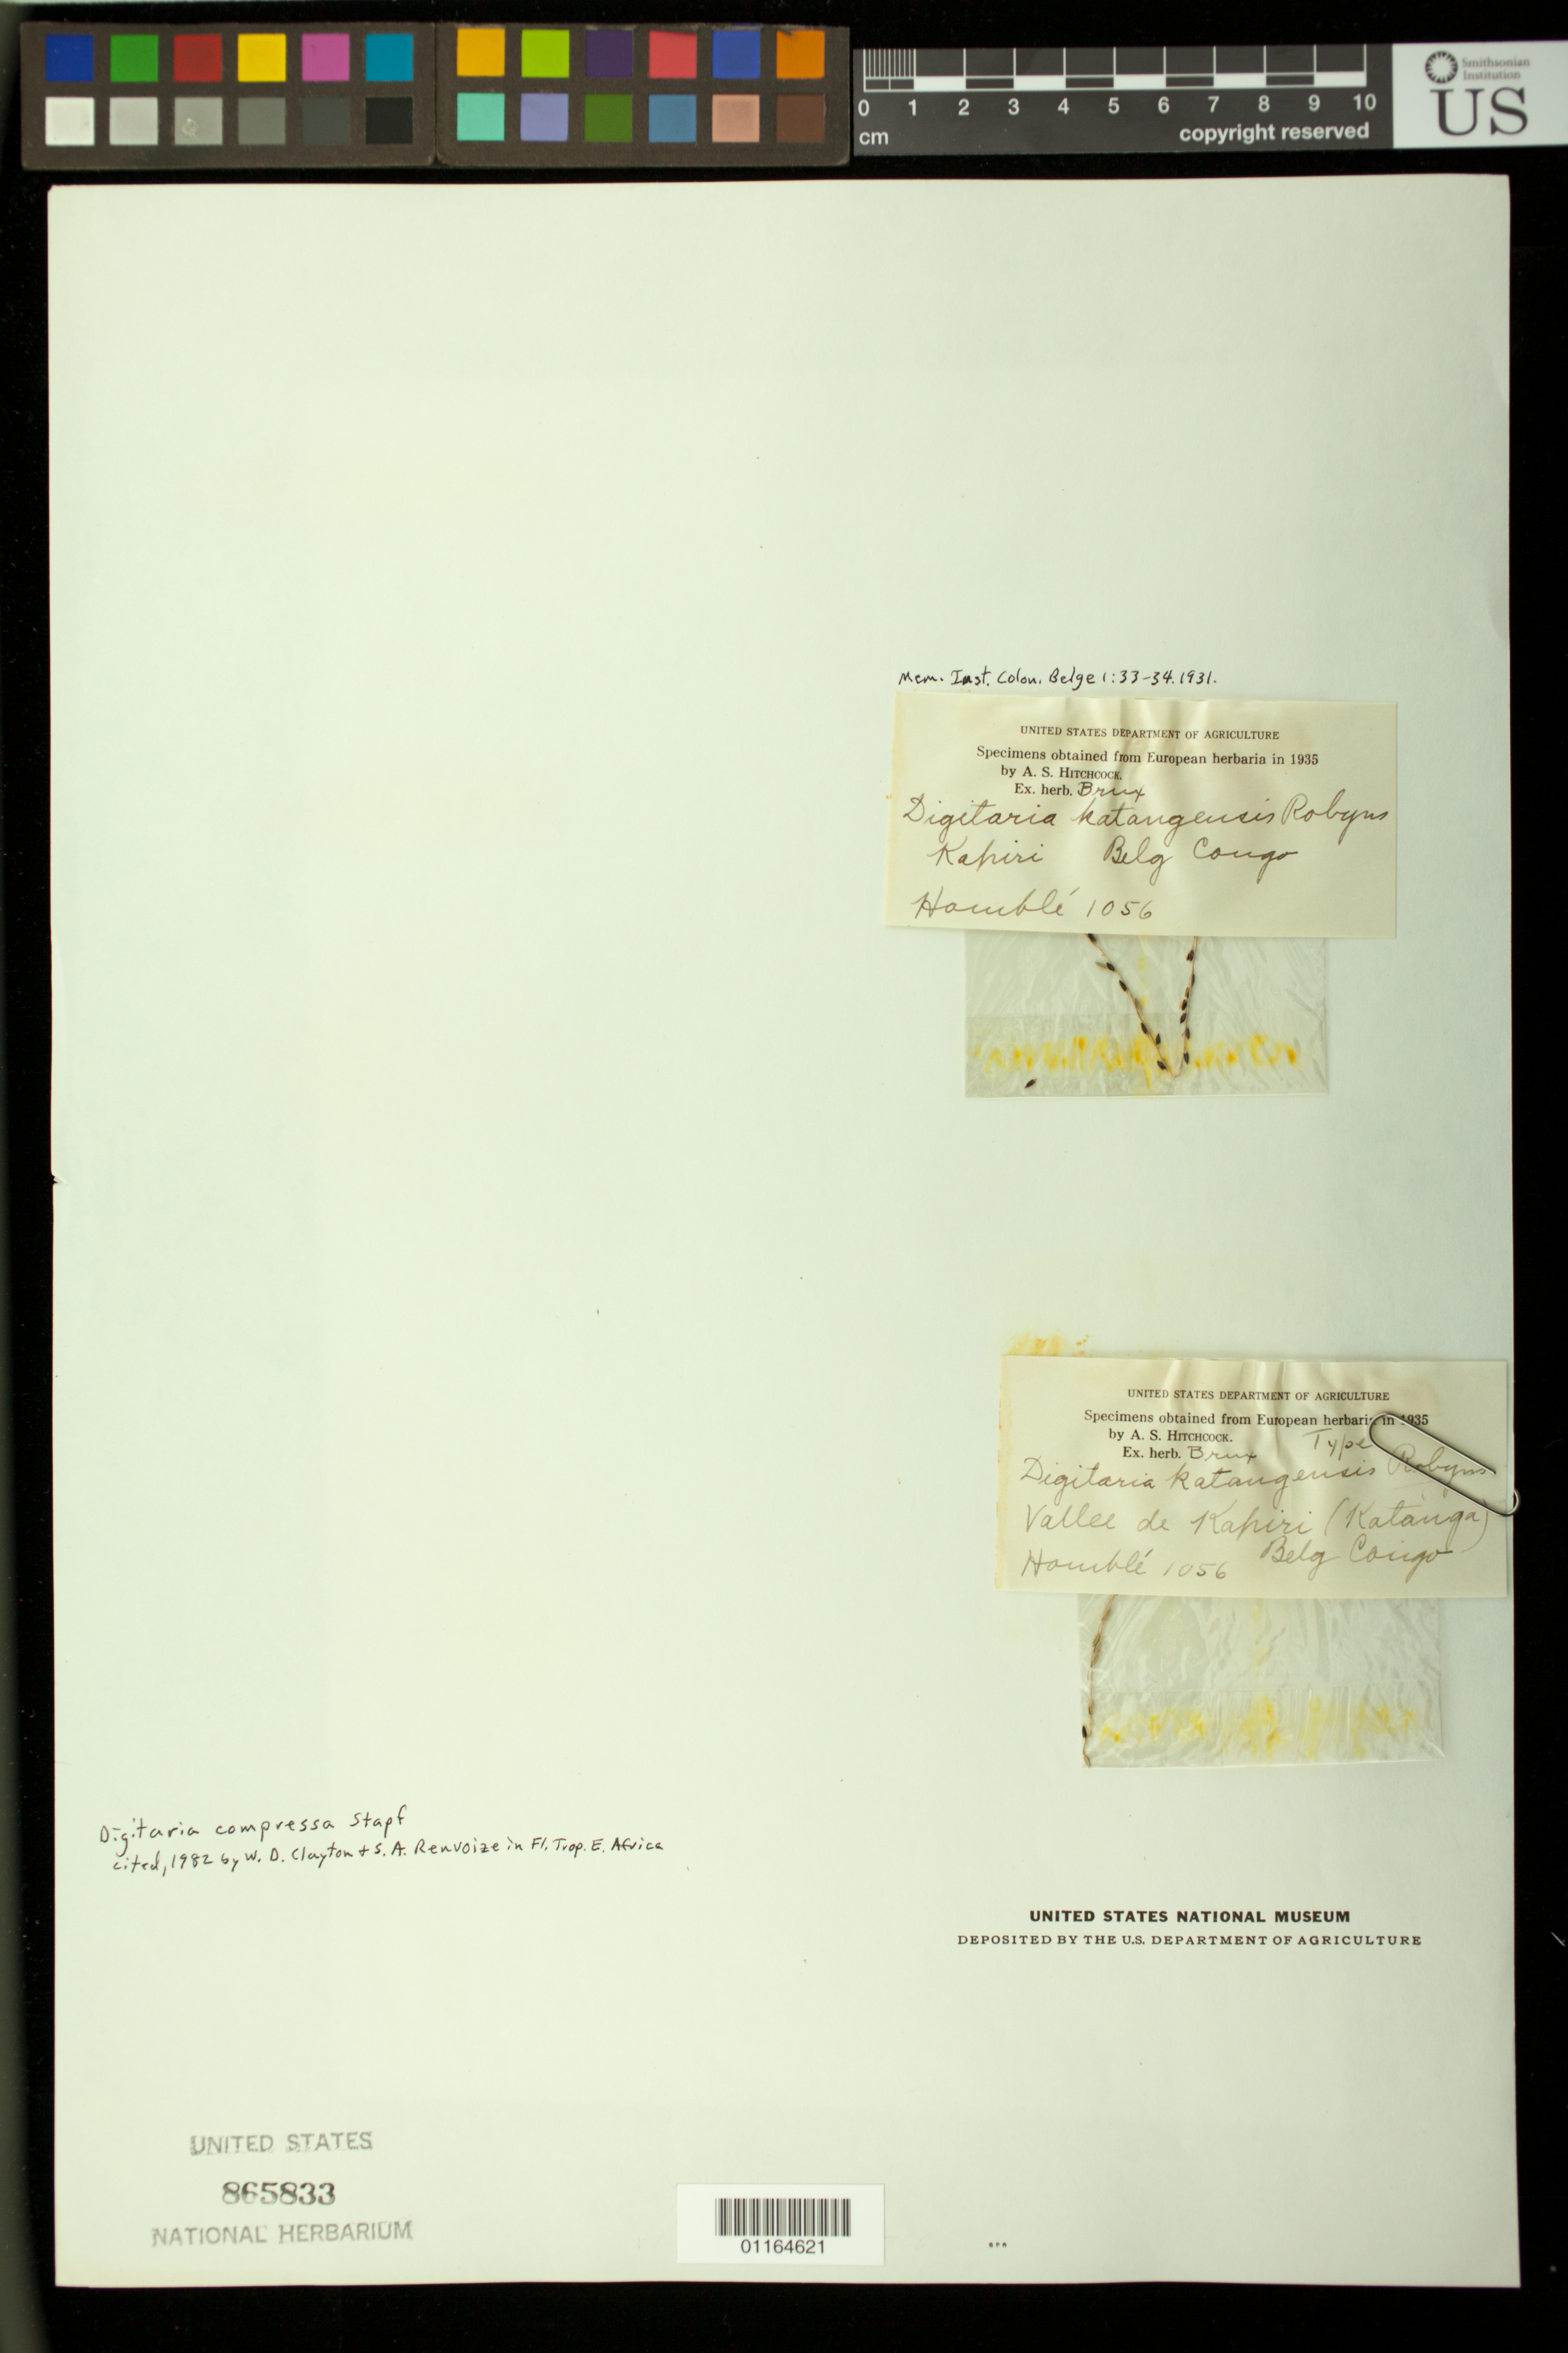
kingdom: Plantae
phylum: Tracheophyta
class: Liliopsida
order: Poales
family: Poaceae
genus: Digitaria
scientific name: Digitaria katangensis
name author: Robyns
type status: Type Collection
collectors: H. Homblé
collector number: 1056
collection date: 1913-02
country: Congo, Democratic Republic of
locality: Zaire (Belgian Congo), Vallée de Kapiri, Katanga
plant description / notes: Fragmentary material of type specimen(s?) ex herb. Brussels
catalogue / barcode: US 865833